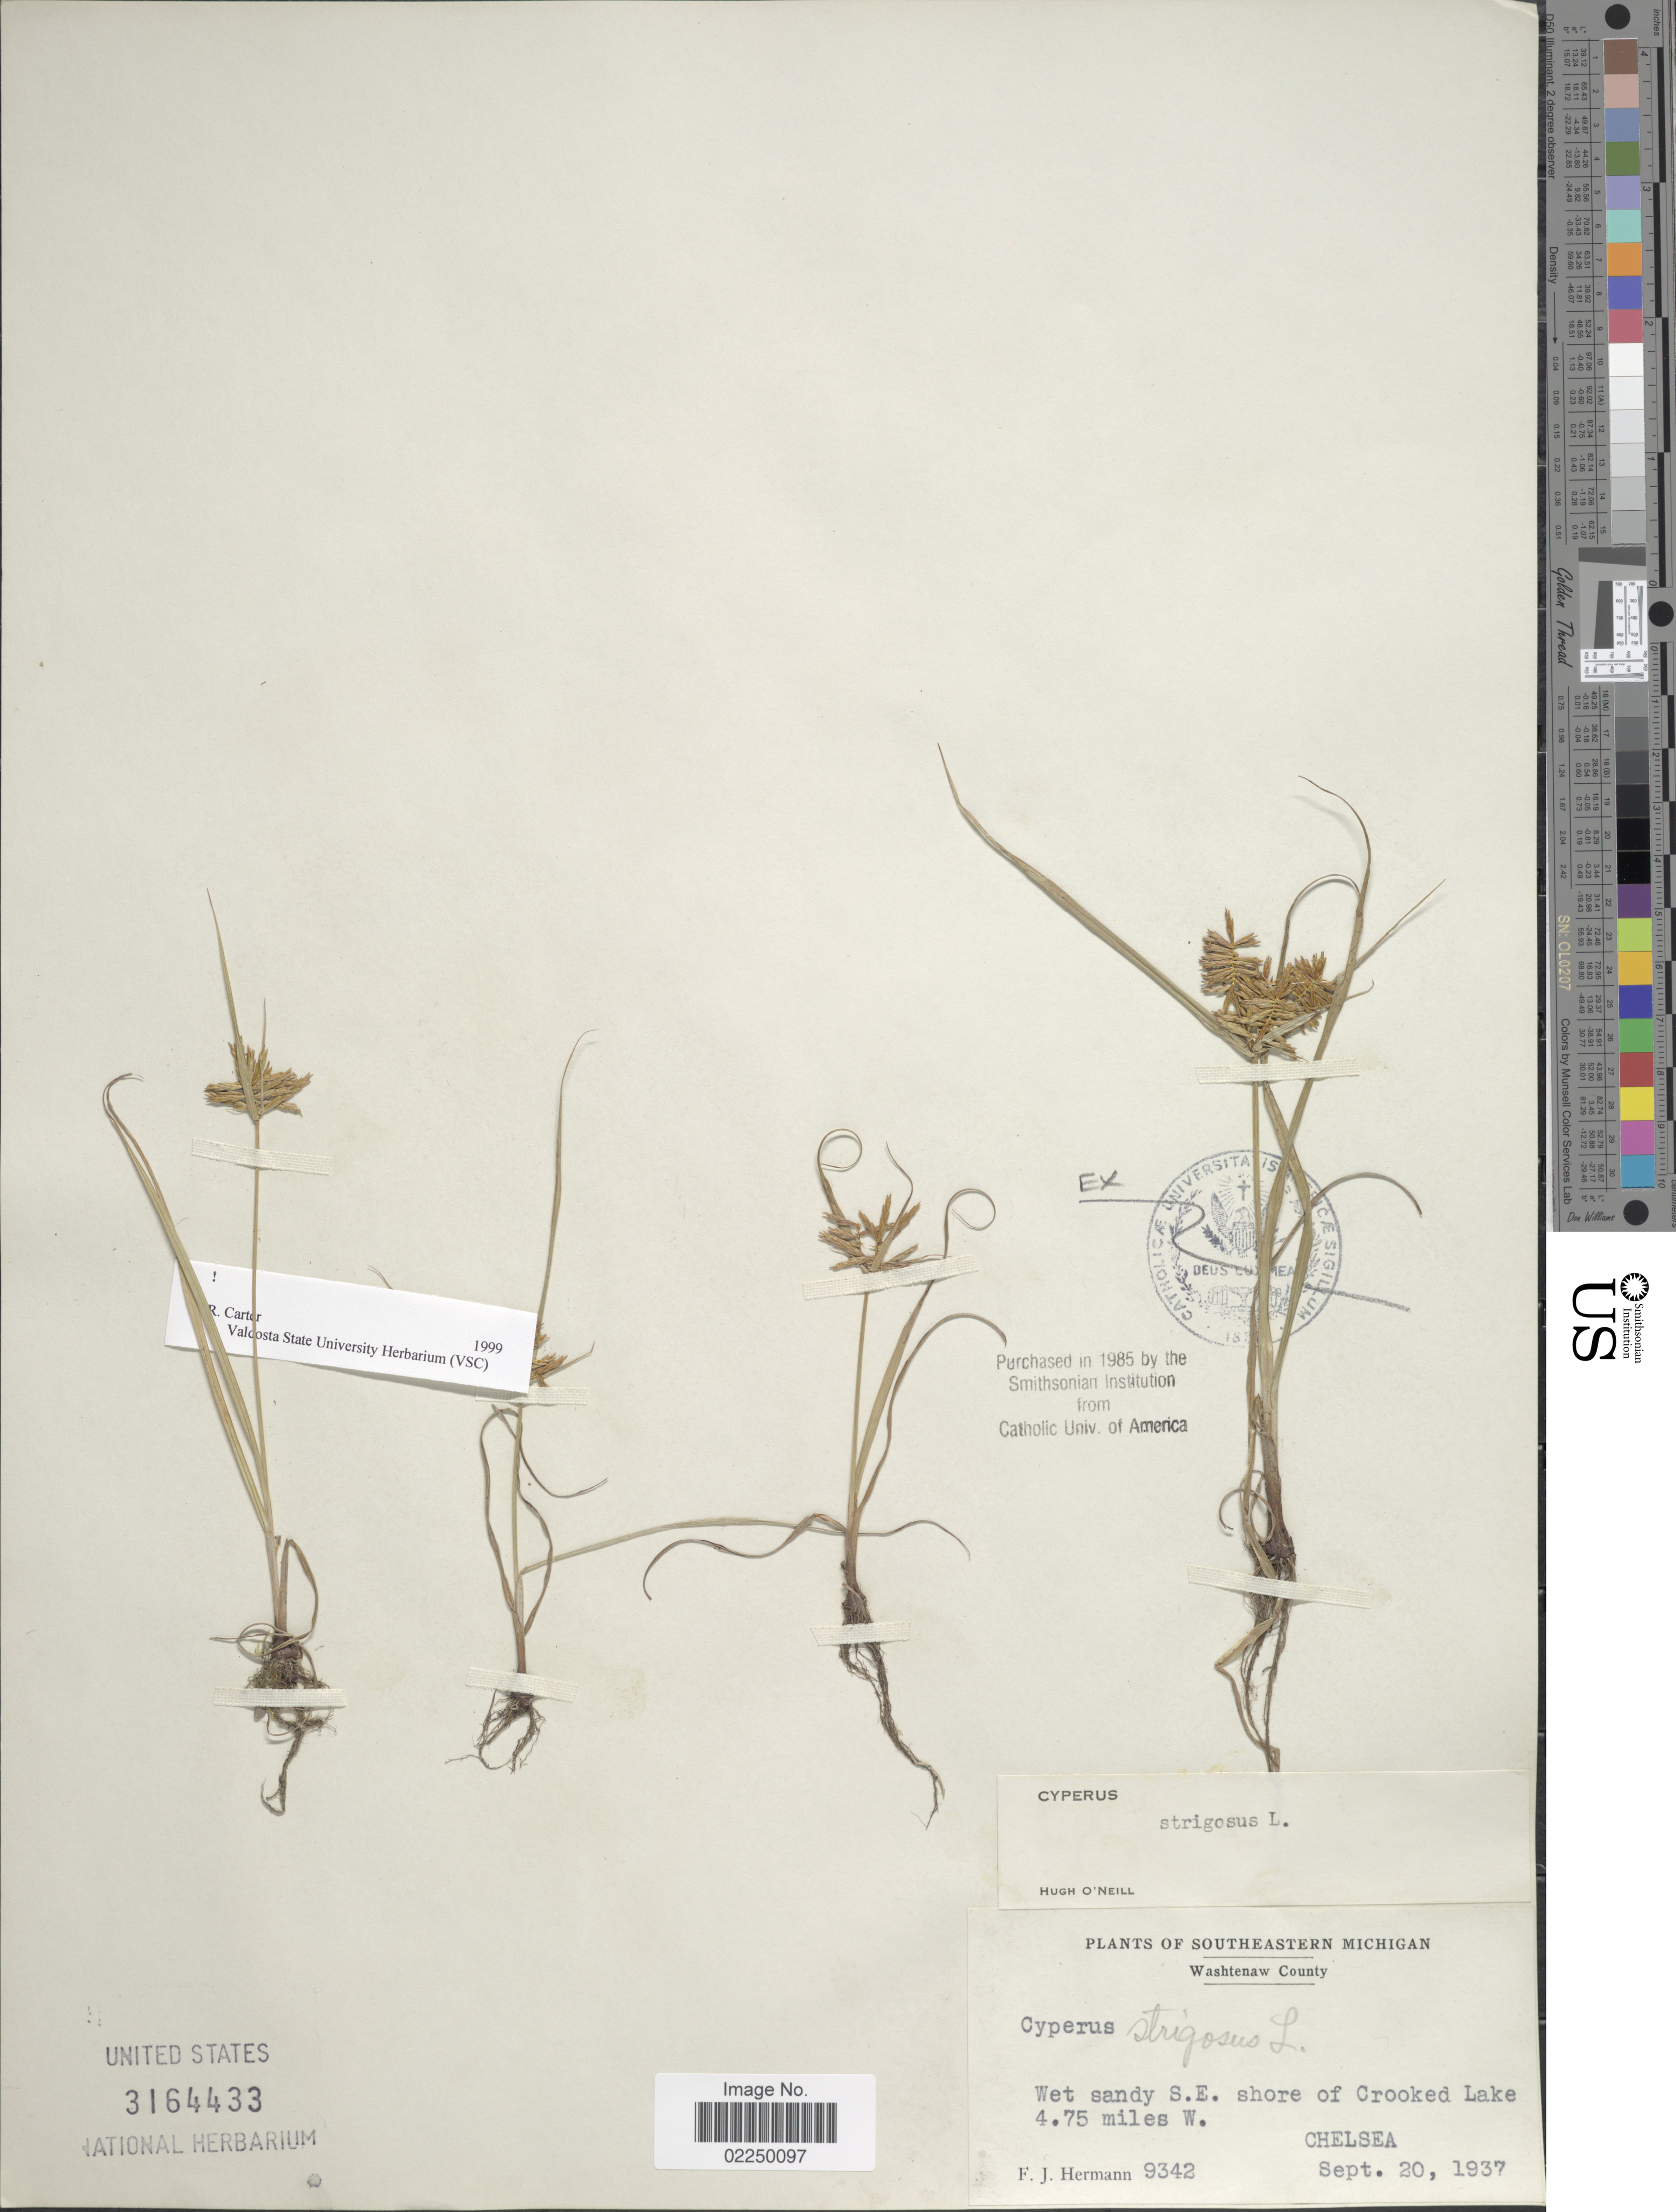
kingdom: Plantae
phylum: Tracheophyta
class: Liliopsida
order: Poales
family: Cyperaceae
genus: Cyperus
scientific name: Cyperus strigosus L.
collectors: F. J. Hermann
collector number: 9342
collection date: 1937-09-20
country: United States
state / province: Michigan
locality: Southeastern Michigan, Washtenaw County, wet sandy S.E. shore of Crooked Lake, 4.75 miles W. Chlesea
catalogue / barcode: US 3164433